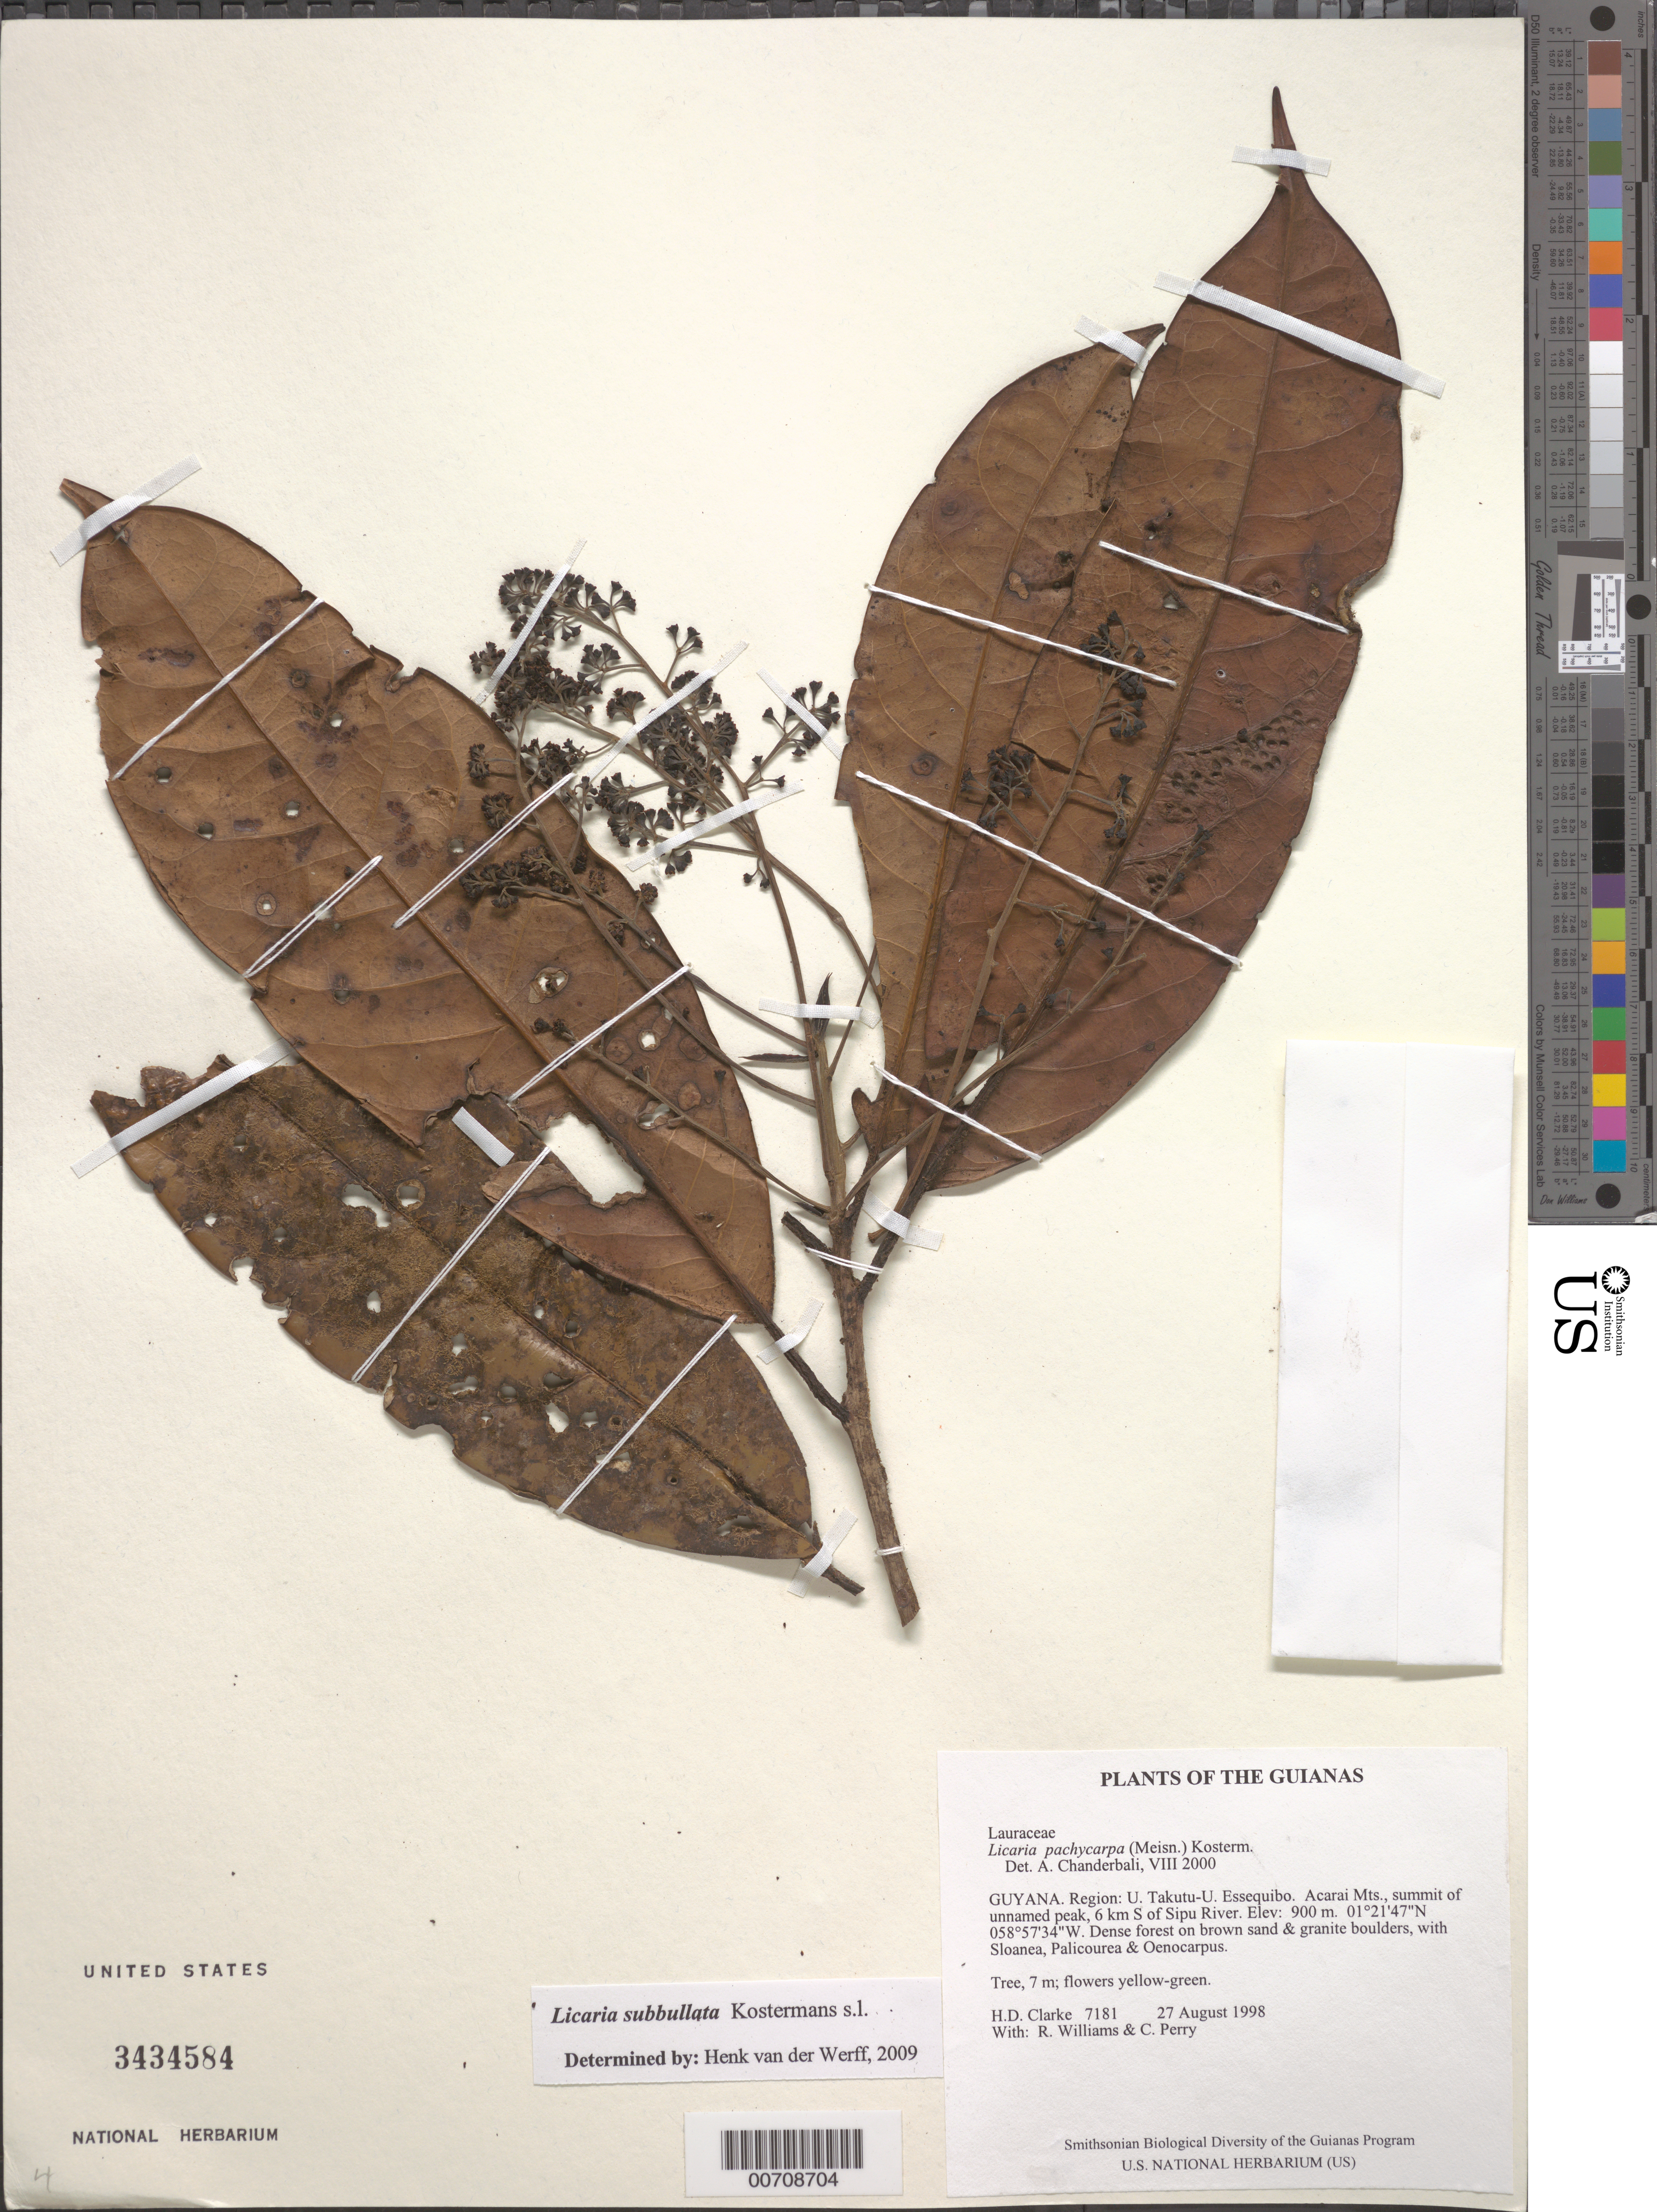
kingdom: Plantae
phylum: Tracheophyta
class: Magnoliopsida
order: Laurales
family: Lauraceae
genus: Licaria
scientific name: Licaria subbullata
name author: Kosterm.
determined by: van der Werff, H., (MO), Missouri Botanical Garden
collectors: H. D. Clarke, R. Williams & C. Perry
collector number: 7181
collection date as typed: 27 August 1998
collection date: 1998-08-27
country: Guyana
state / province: U. Takutu-U. Essequibo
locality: Acarai Mts., summit of unnamed peak, 6 km S of Sipu River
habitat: Dense forest on brown sand & granite boulders, with Sloanea, Palicourea & Oenocarpus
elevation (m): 900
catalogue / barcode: US 3434584